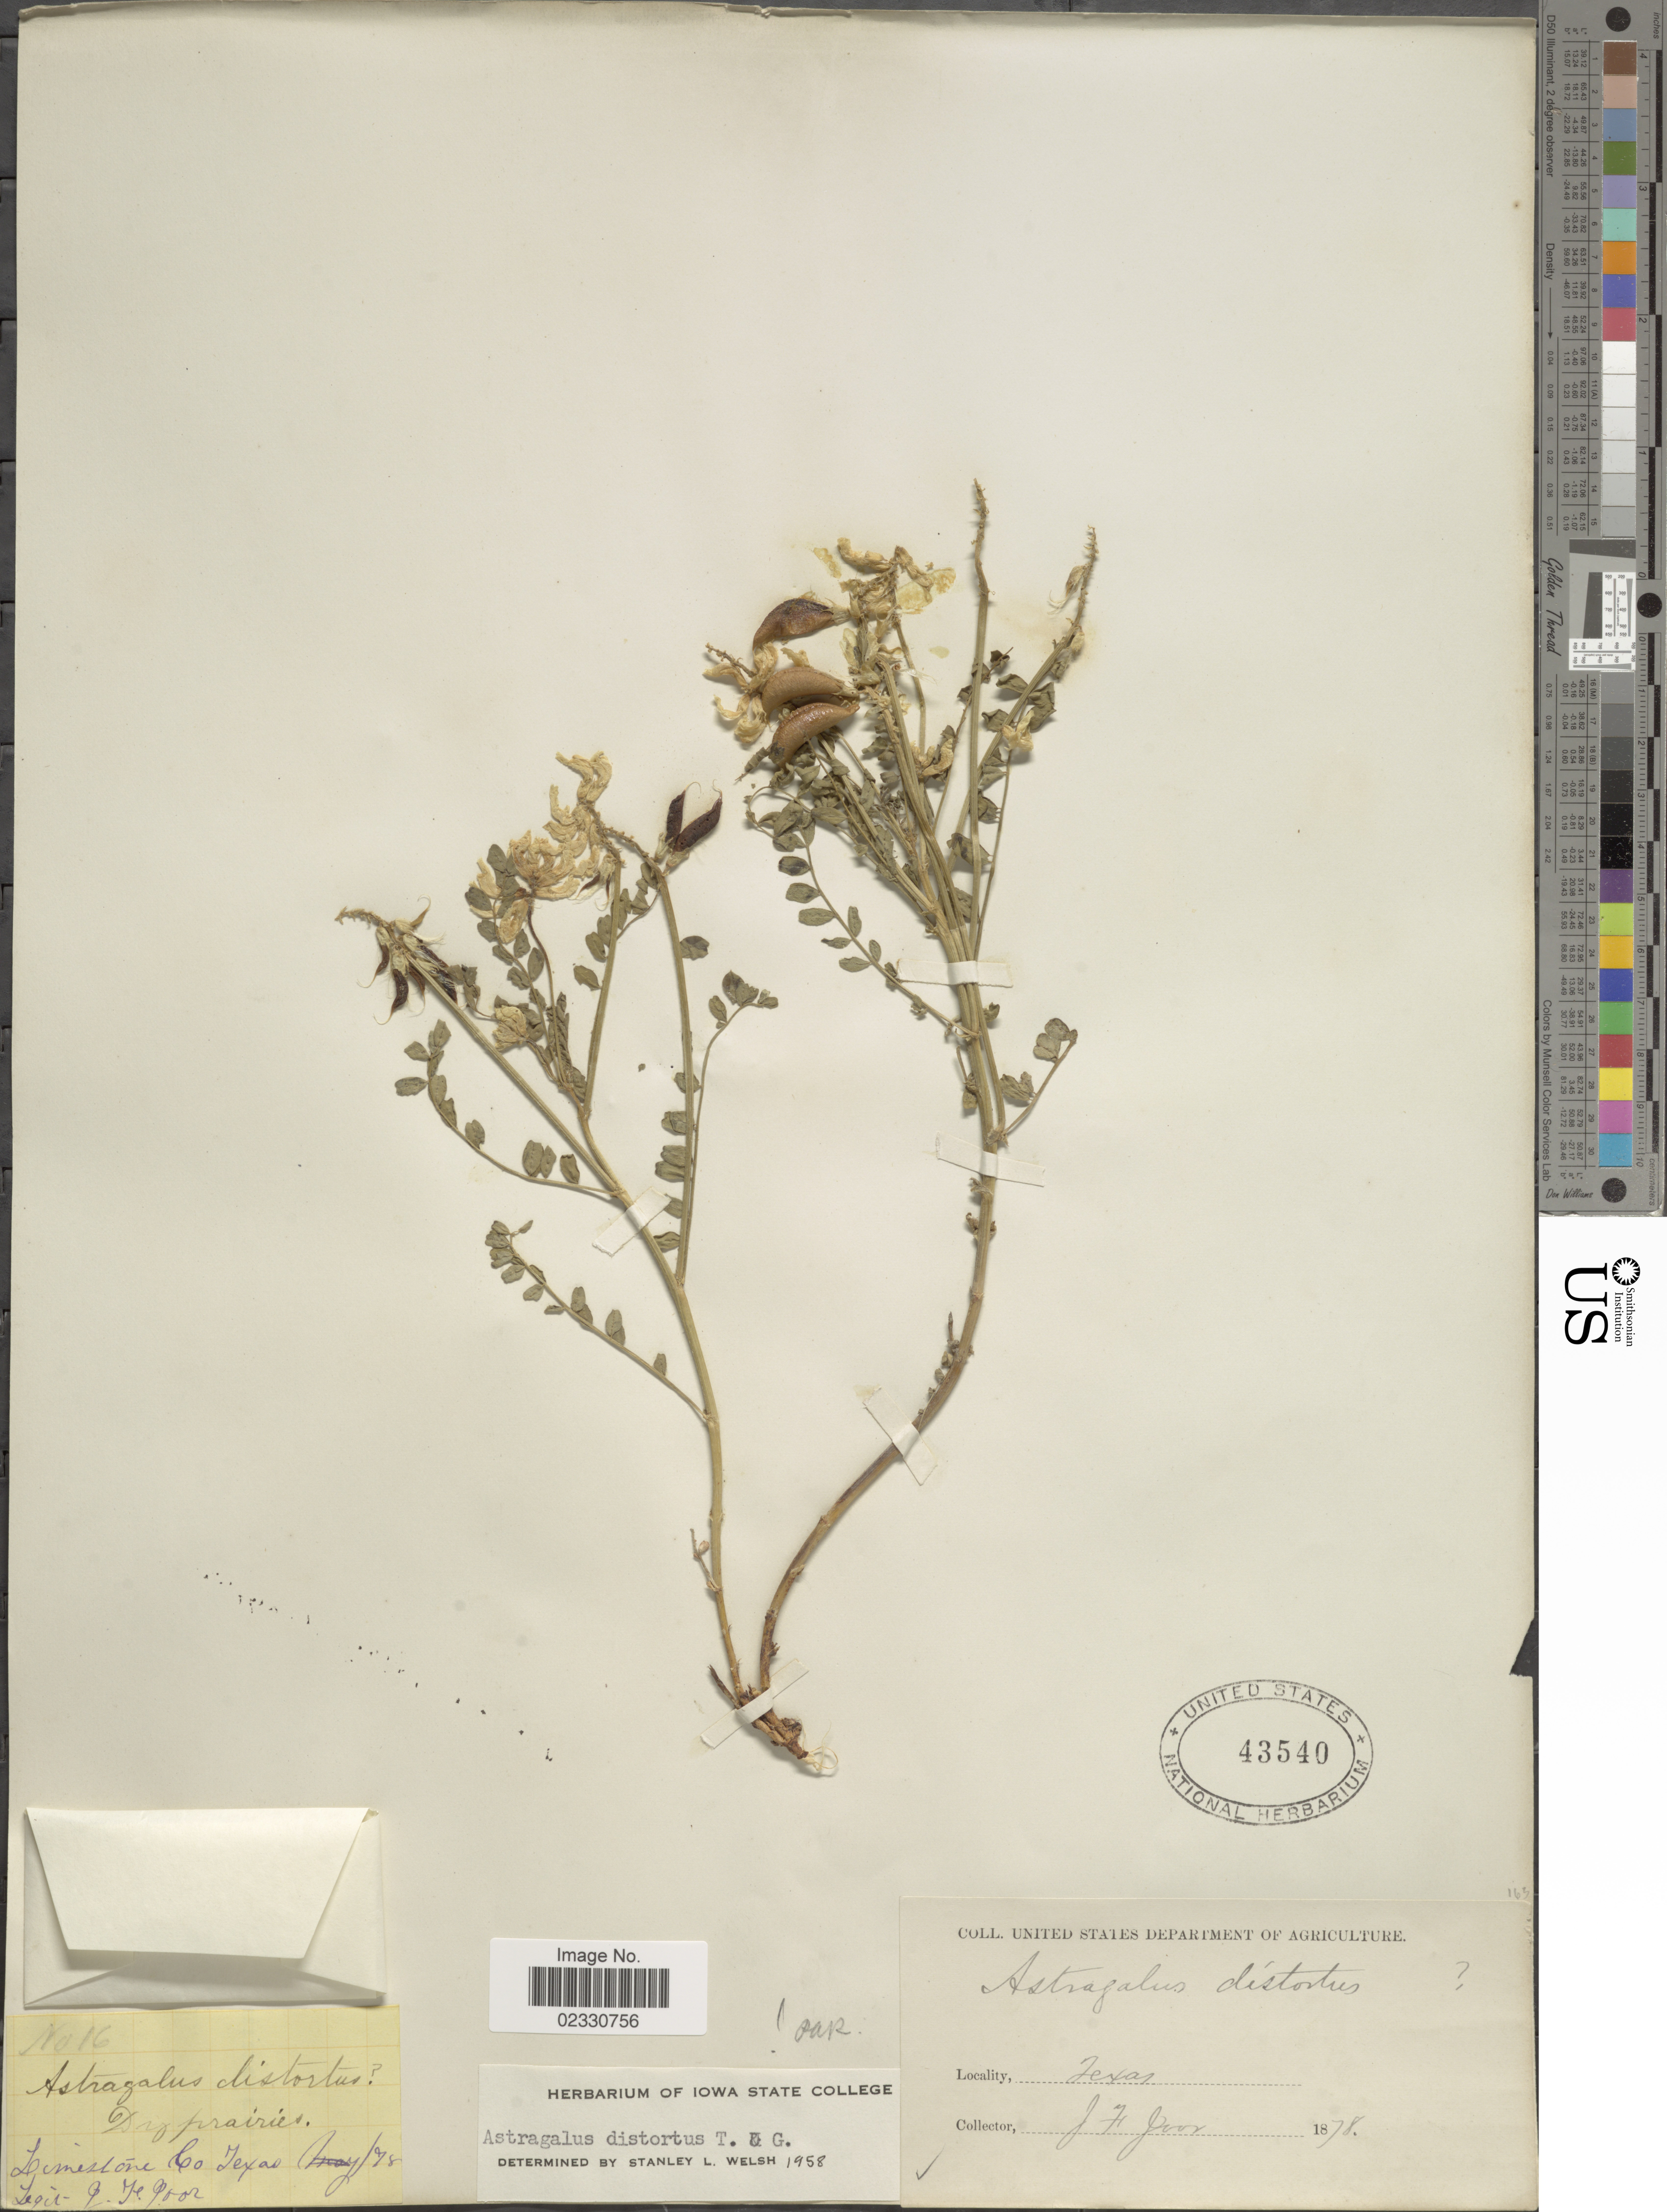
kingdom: Plantae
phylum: Tracheophyta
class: Magnoliopsida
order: Fabales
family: Fabaceae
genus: Astragalus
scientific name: Astragalus distortus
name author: Torr. & A. Gray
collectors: J. F. Joor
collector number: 16*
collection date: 1878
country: United States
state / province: Texas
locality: Limestone Co., dry prairies.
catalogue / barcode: US 43540